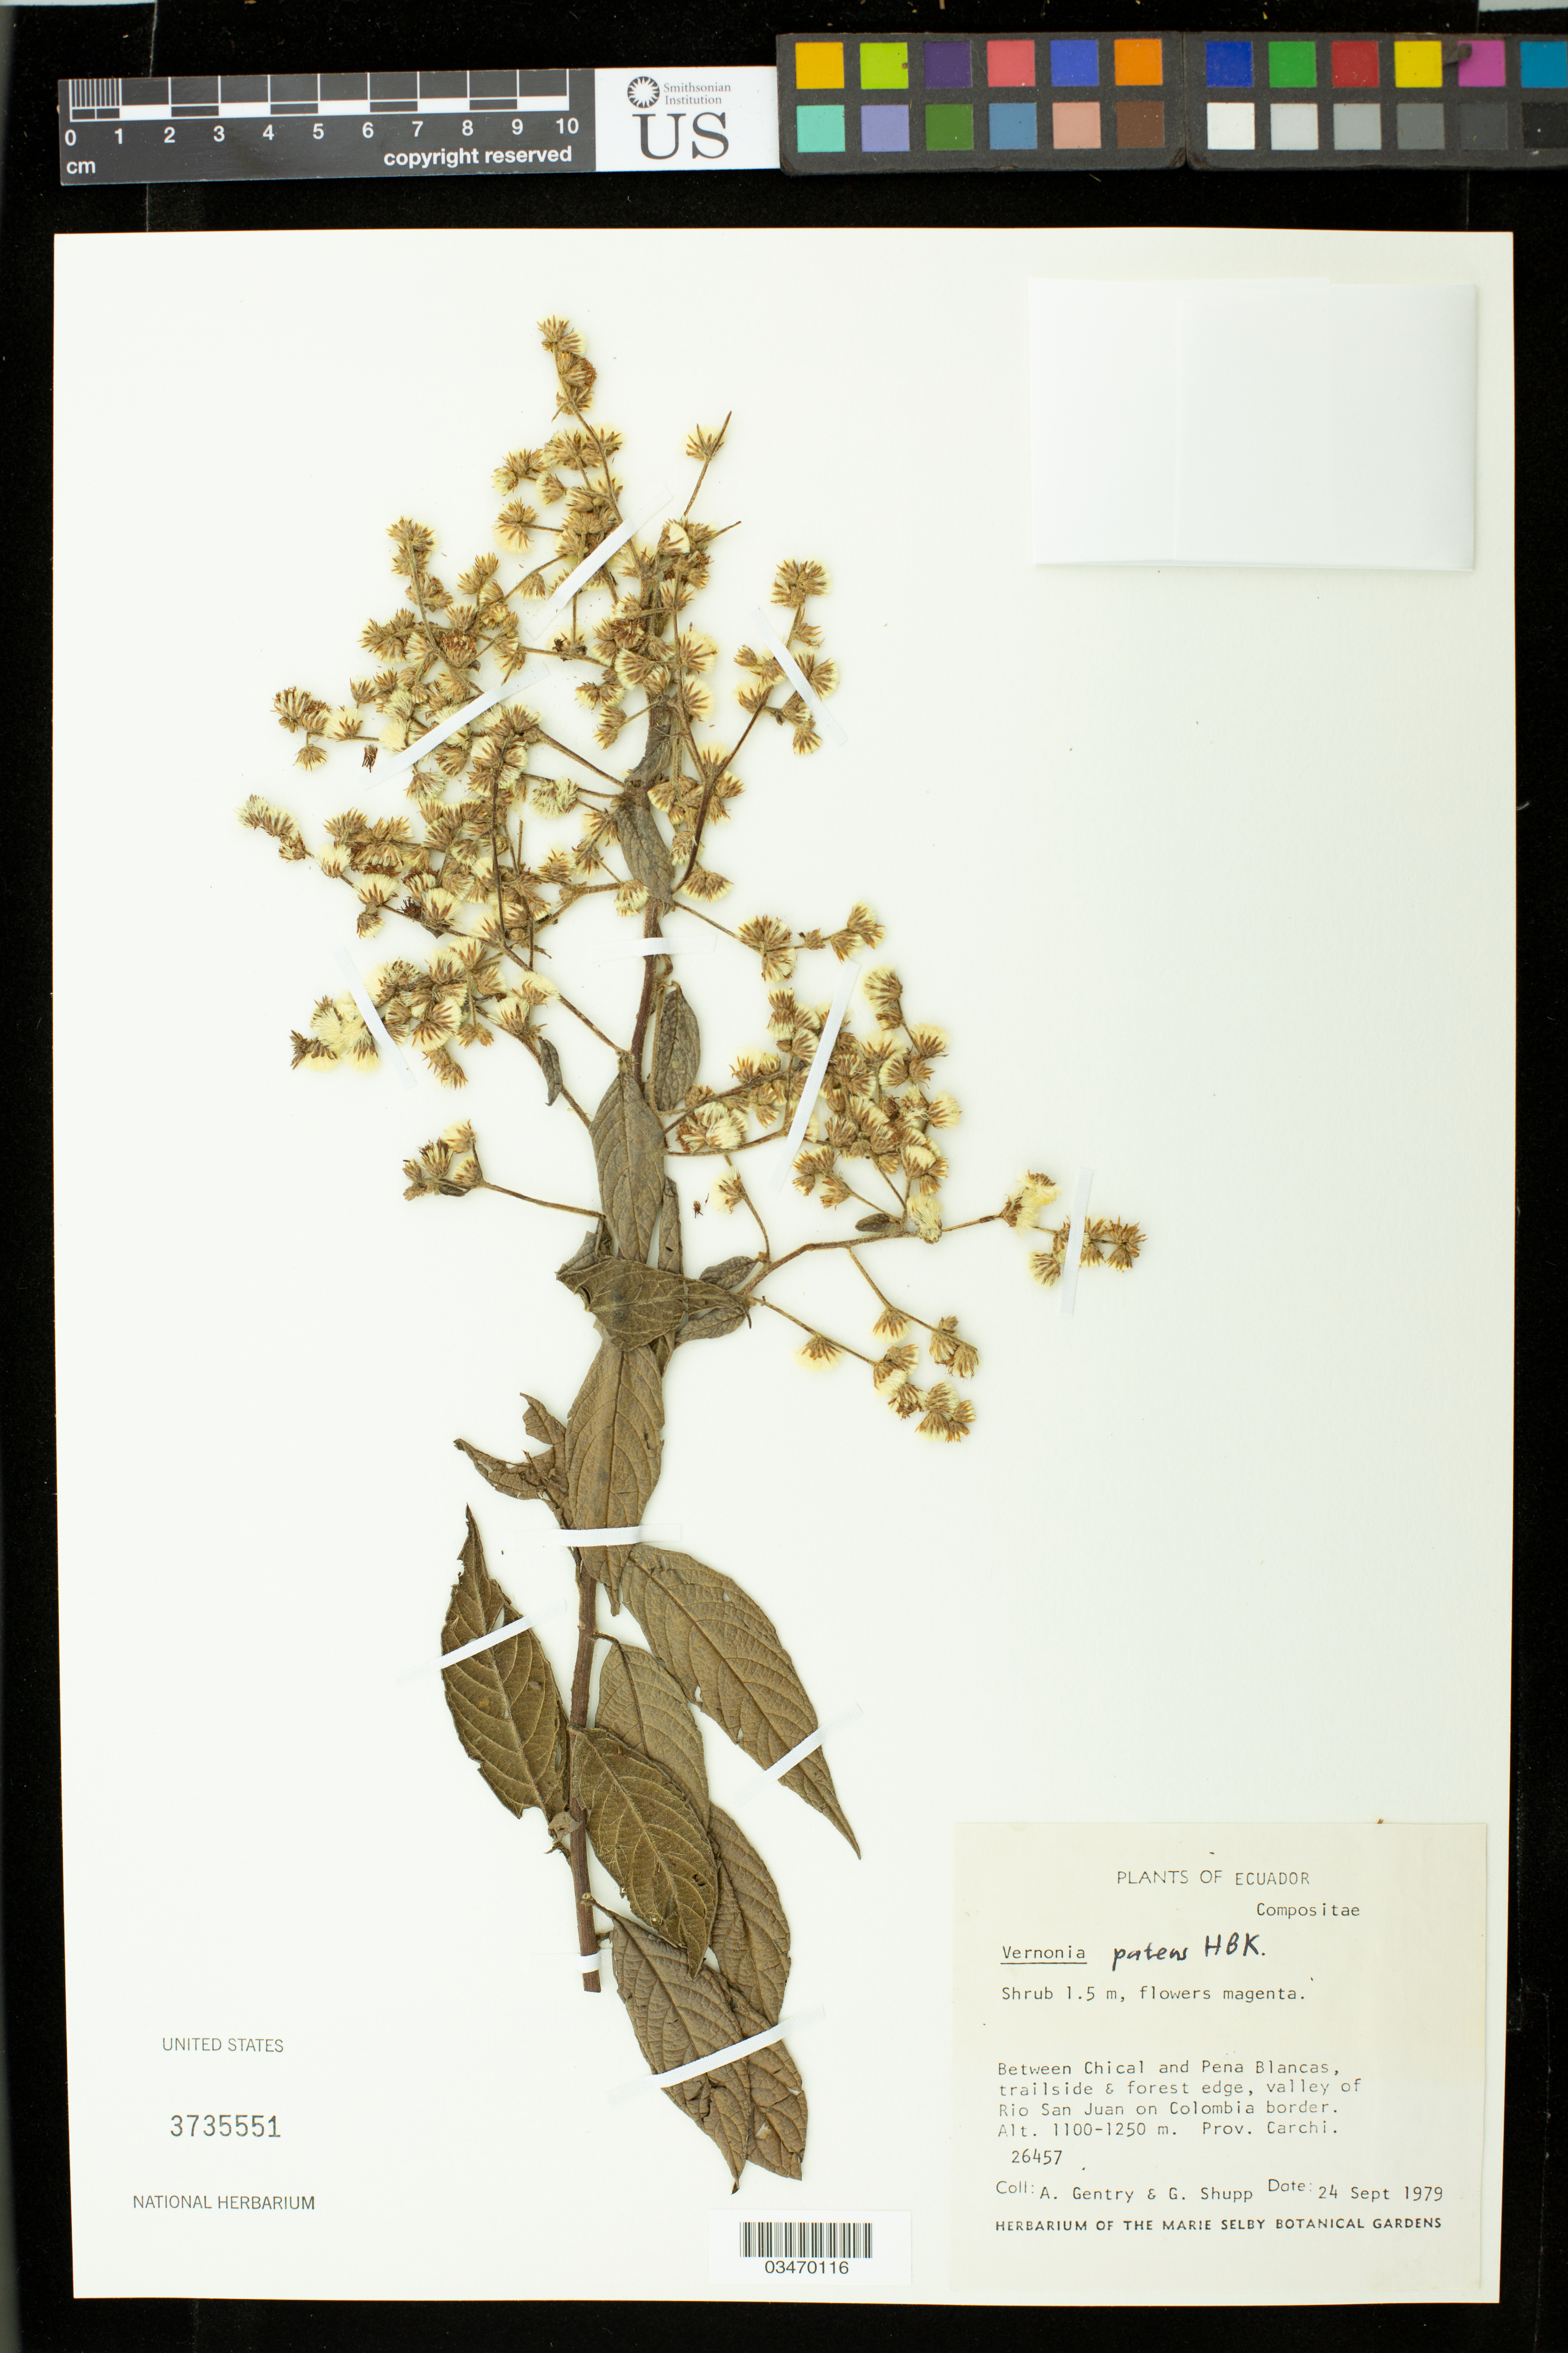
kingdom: Plantae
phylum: Tracheophyta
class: Magnoliopsida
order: Asterales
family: Asteraceae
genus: Vernonanthura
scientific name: Vernonanthura patens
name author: (Kunth) H. Rob.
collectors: A. H. Gentry & G. Shupp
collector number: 26457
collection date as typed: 24 Sep 1979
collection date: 1979-09-24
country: Ecuador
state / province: Carchi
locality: Between Chical and Peñas Blancas, valley of Rio San Juan on Colombia border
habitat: Trailside and forest edge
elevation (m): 1100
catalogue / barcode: US 3735551